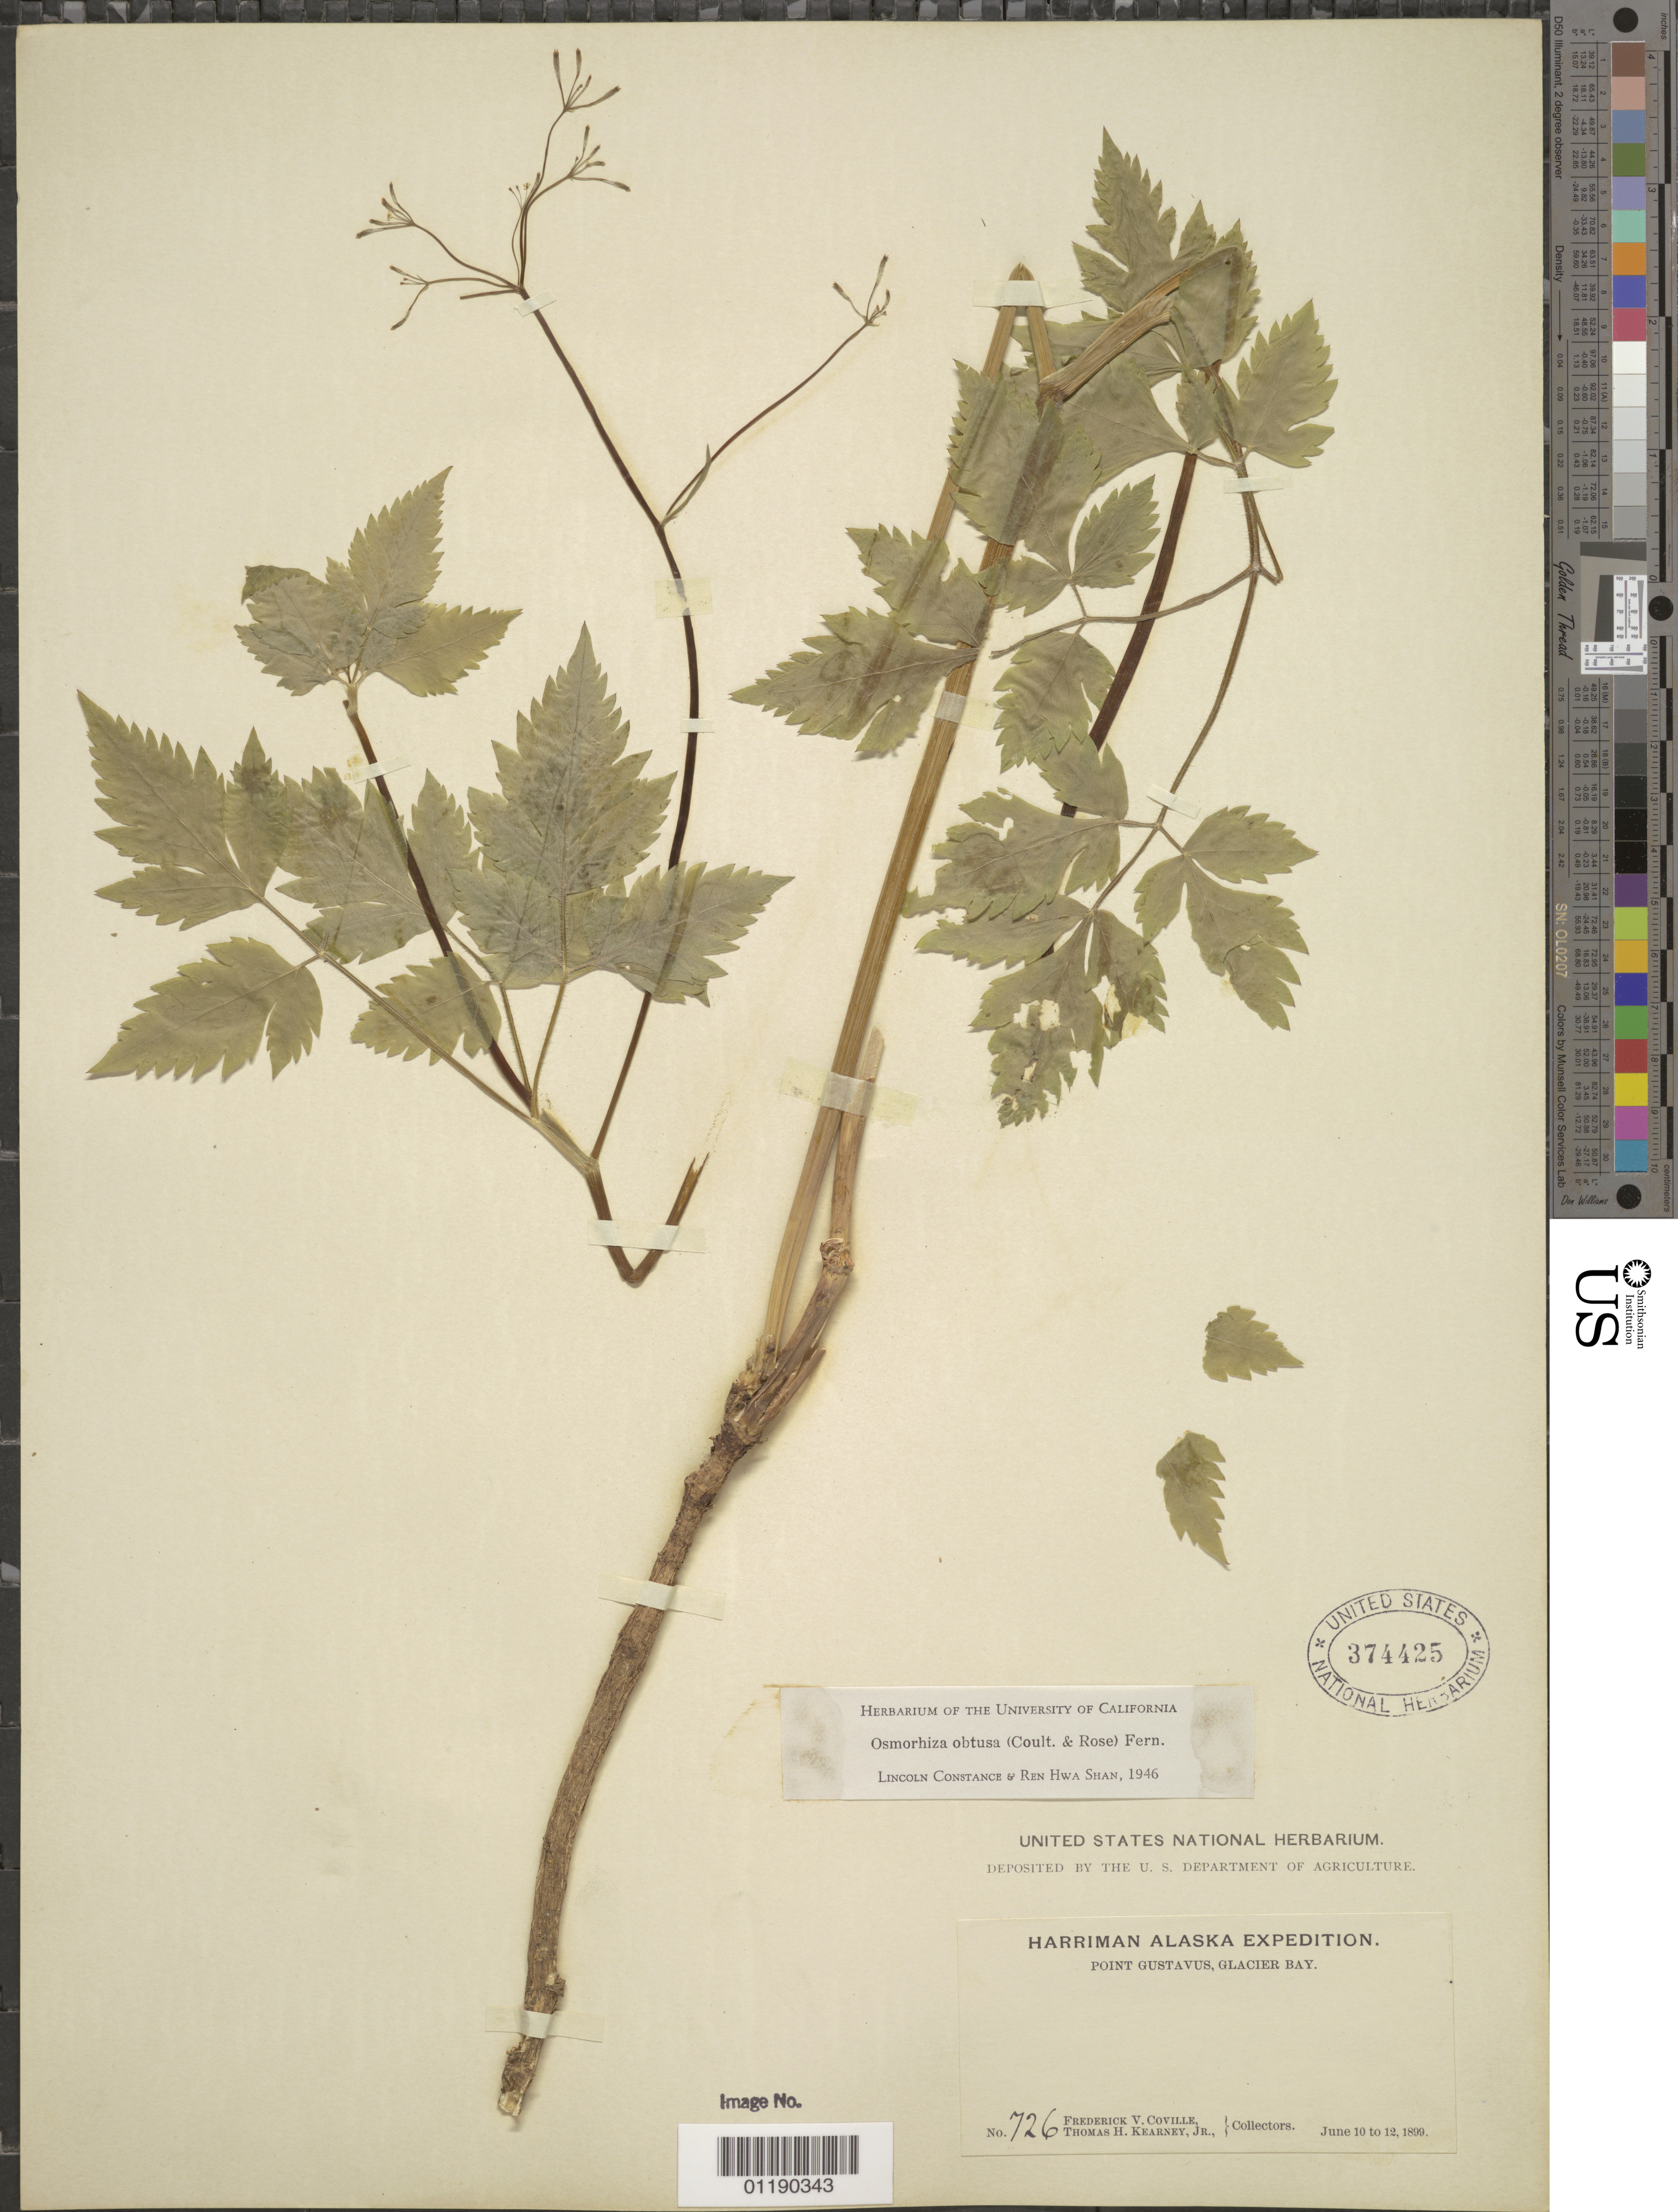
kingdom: Plantae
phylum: Tracheophyta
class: Magnoliopsida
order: Apiales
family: Apiaceae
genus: Osmorhiza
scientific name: Osmorhiza obtusa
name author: (J.M. Coult. & Rose) Fernald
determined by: Constance, L.; Shan, R. H.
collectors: F. V. Coville & T. H. Kearney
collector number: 726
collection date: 1899-06-10/1899-06-12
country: United States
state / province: Alaska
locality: Point Gustavus, Glacier Bay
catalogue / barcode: US 374425